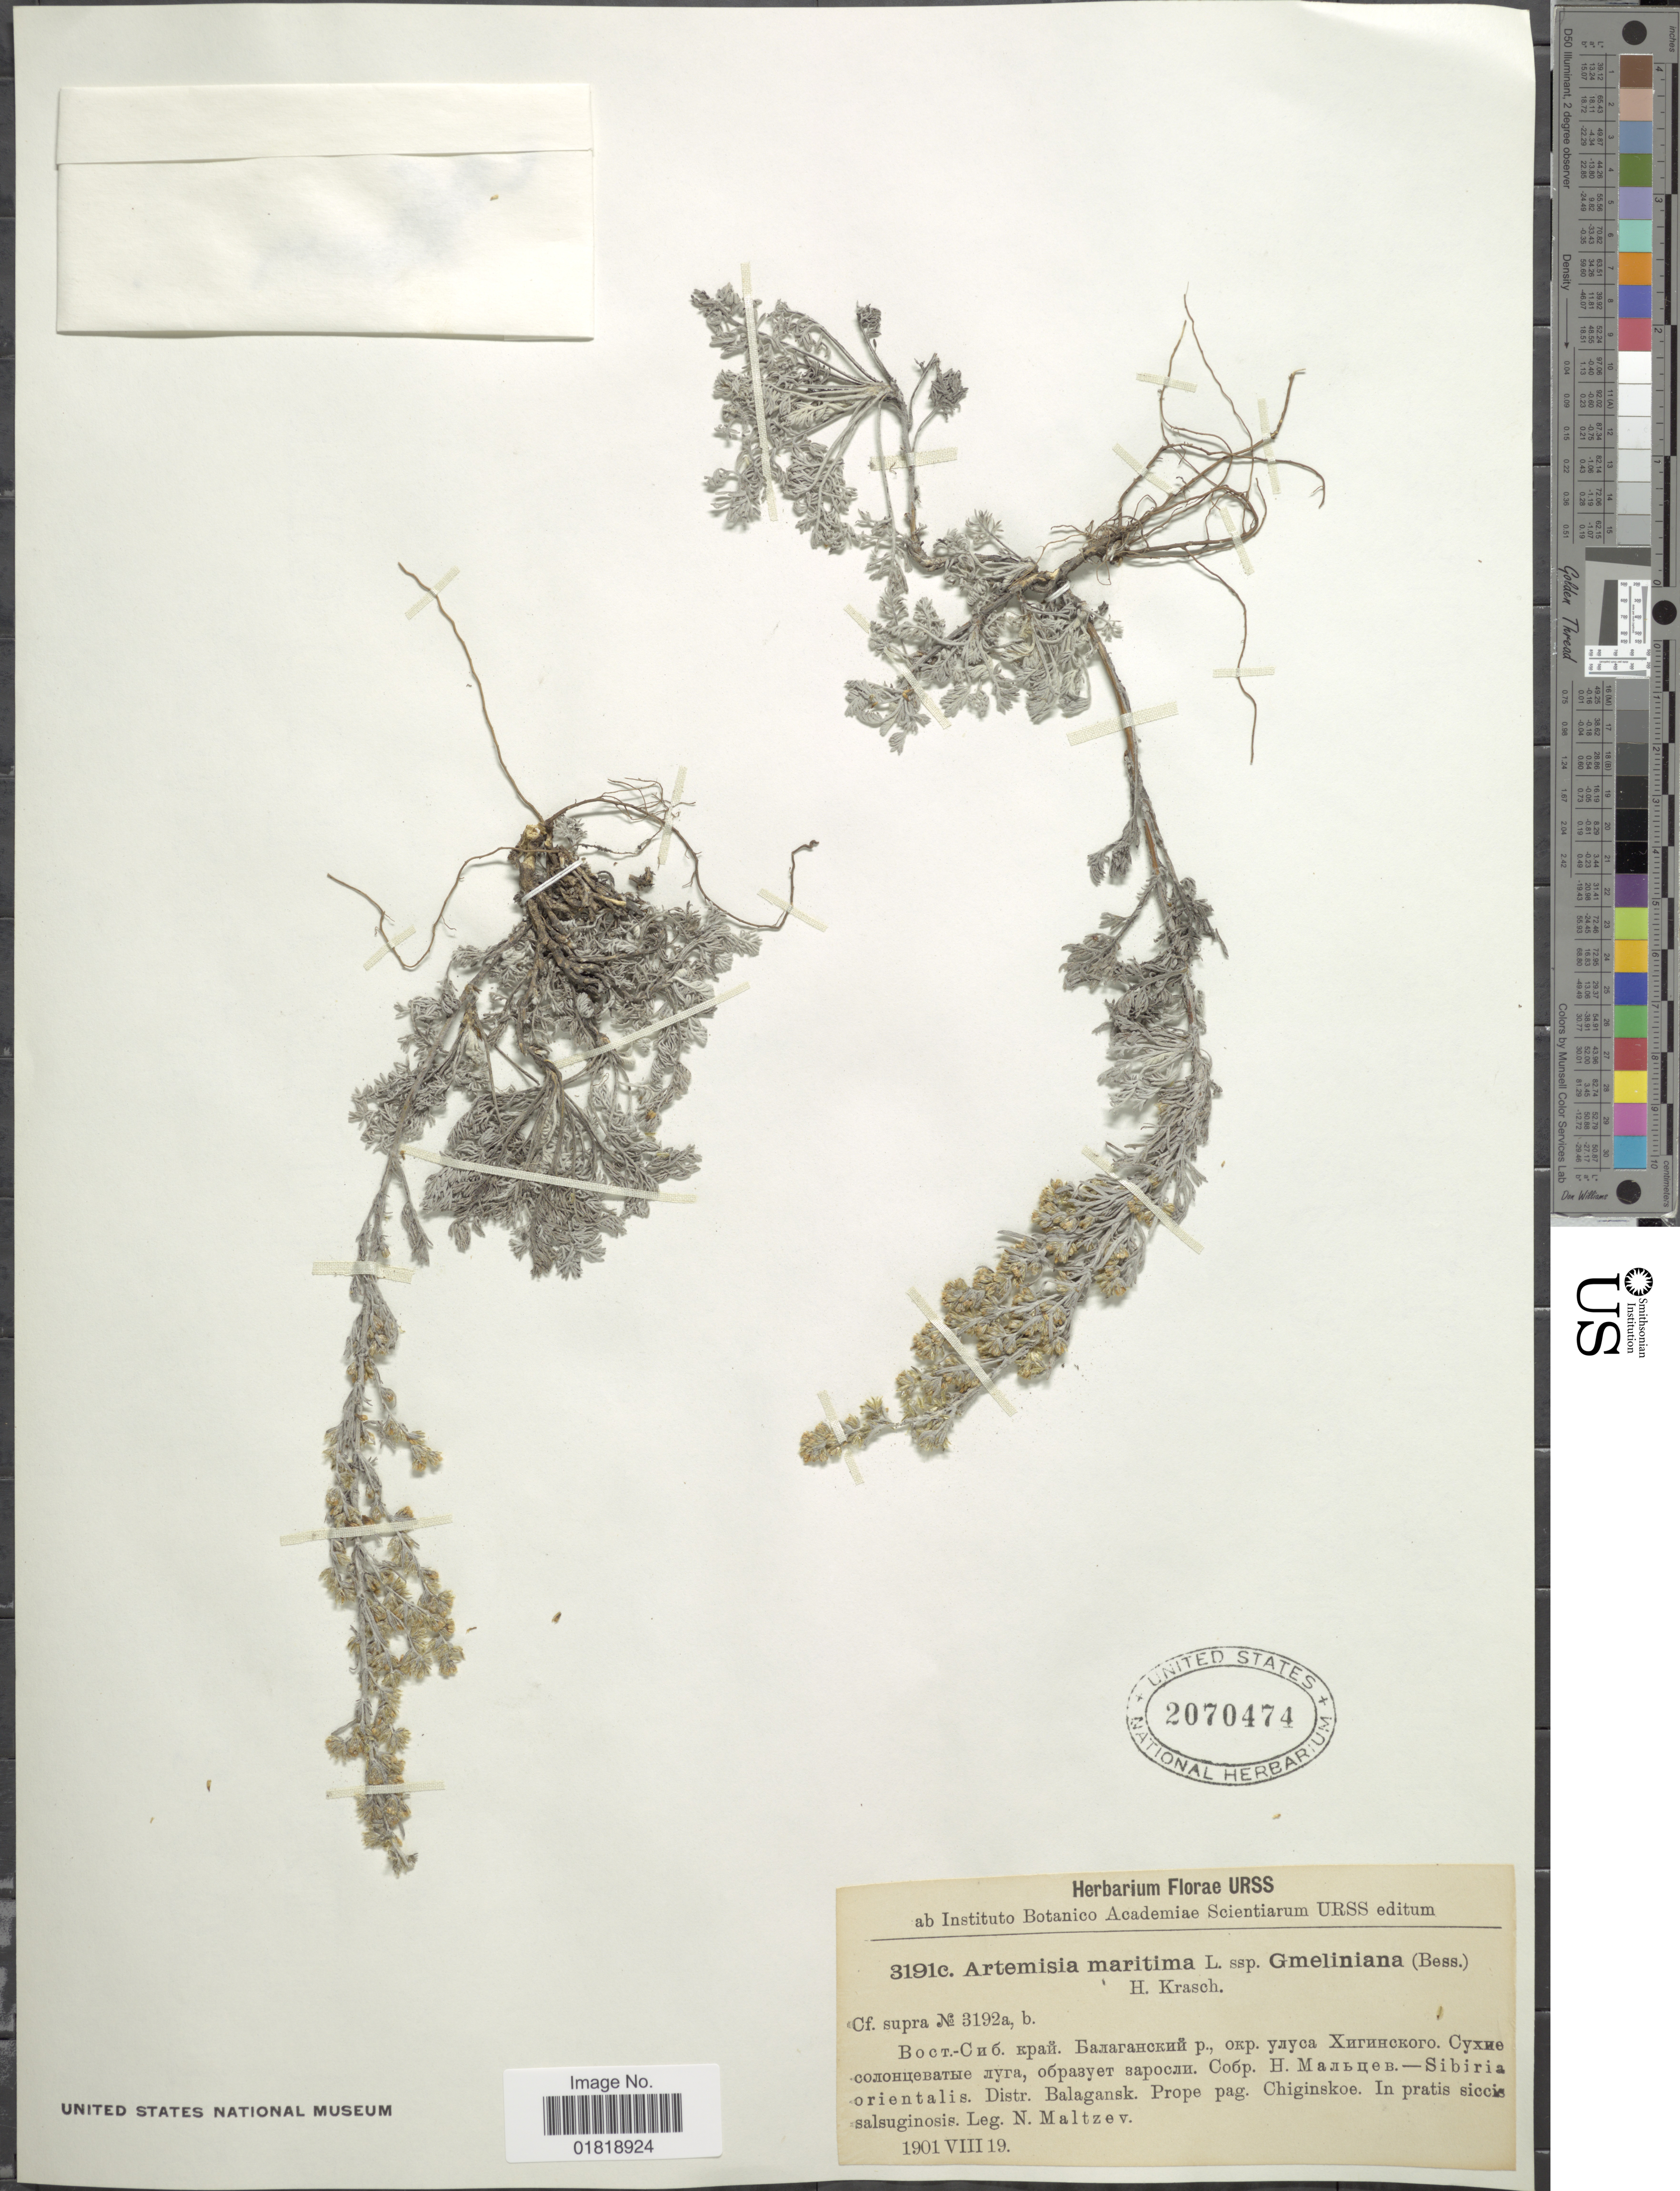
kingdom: Plantae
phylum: Tracheophyta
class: Magnoliopsida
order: Asterales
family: Asteraceae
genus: Artemisia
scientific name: Artemisia maritima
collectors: N. Maltzev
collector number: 3191c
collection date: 1901-08-19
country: Russian Federation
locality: Sibiria orientalis, Distr. Balagansk, Prope pag. Chiginskoe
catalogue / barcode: US 2070474